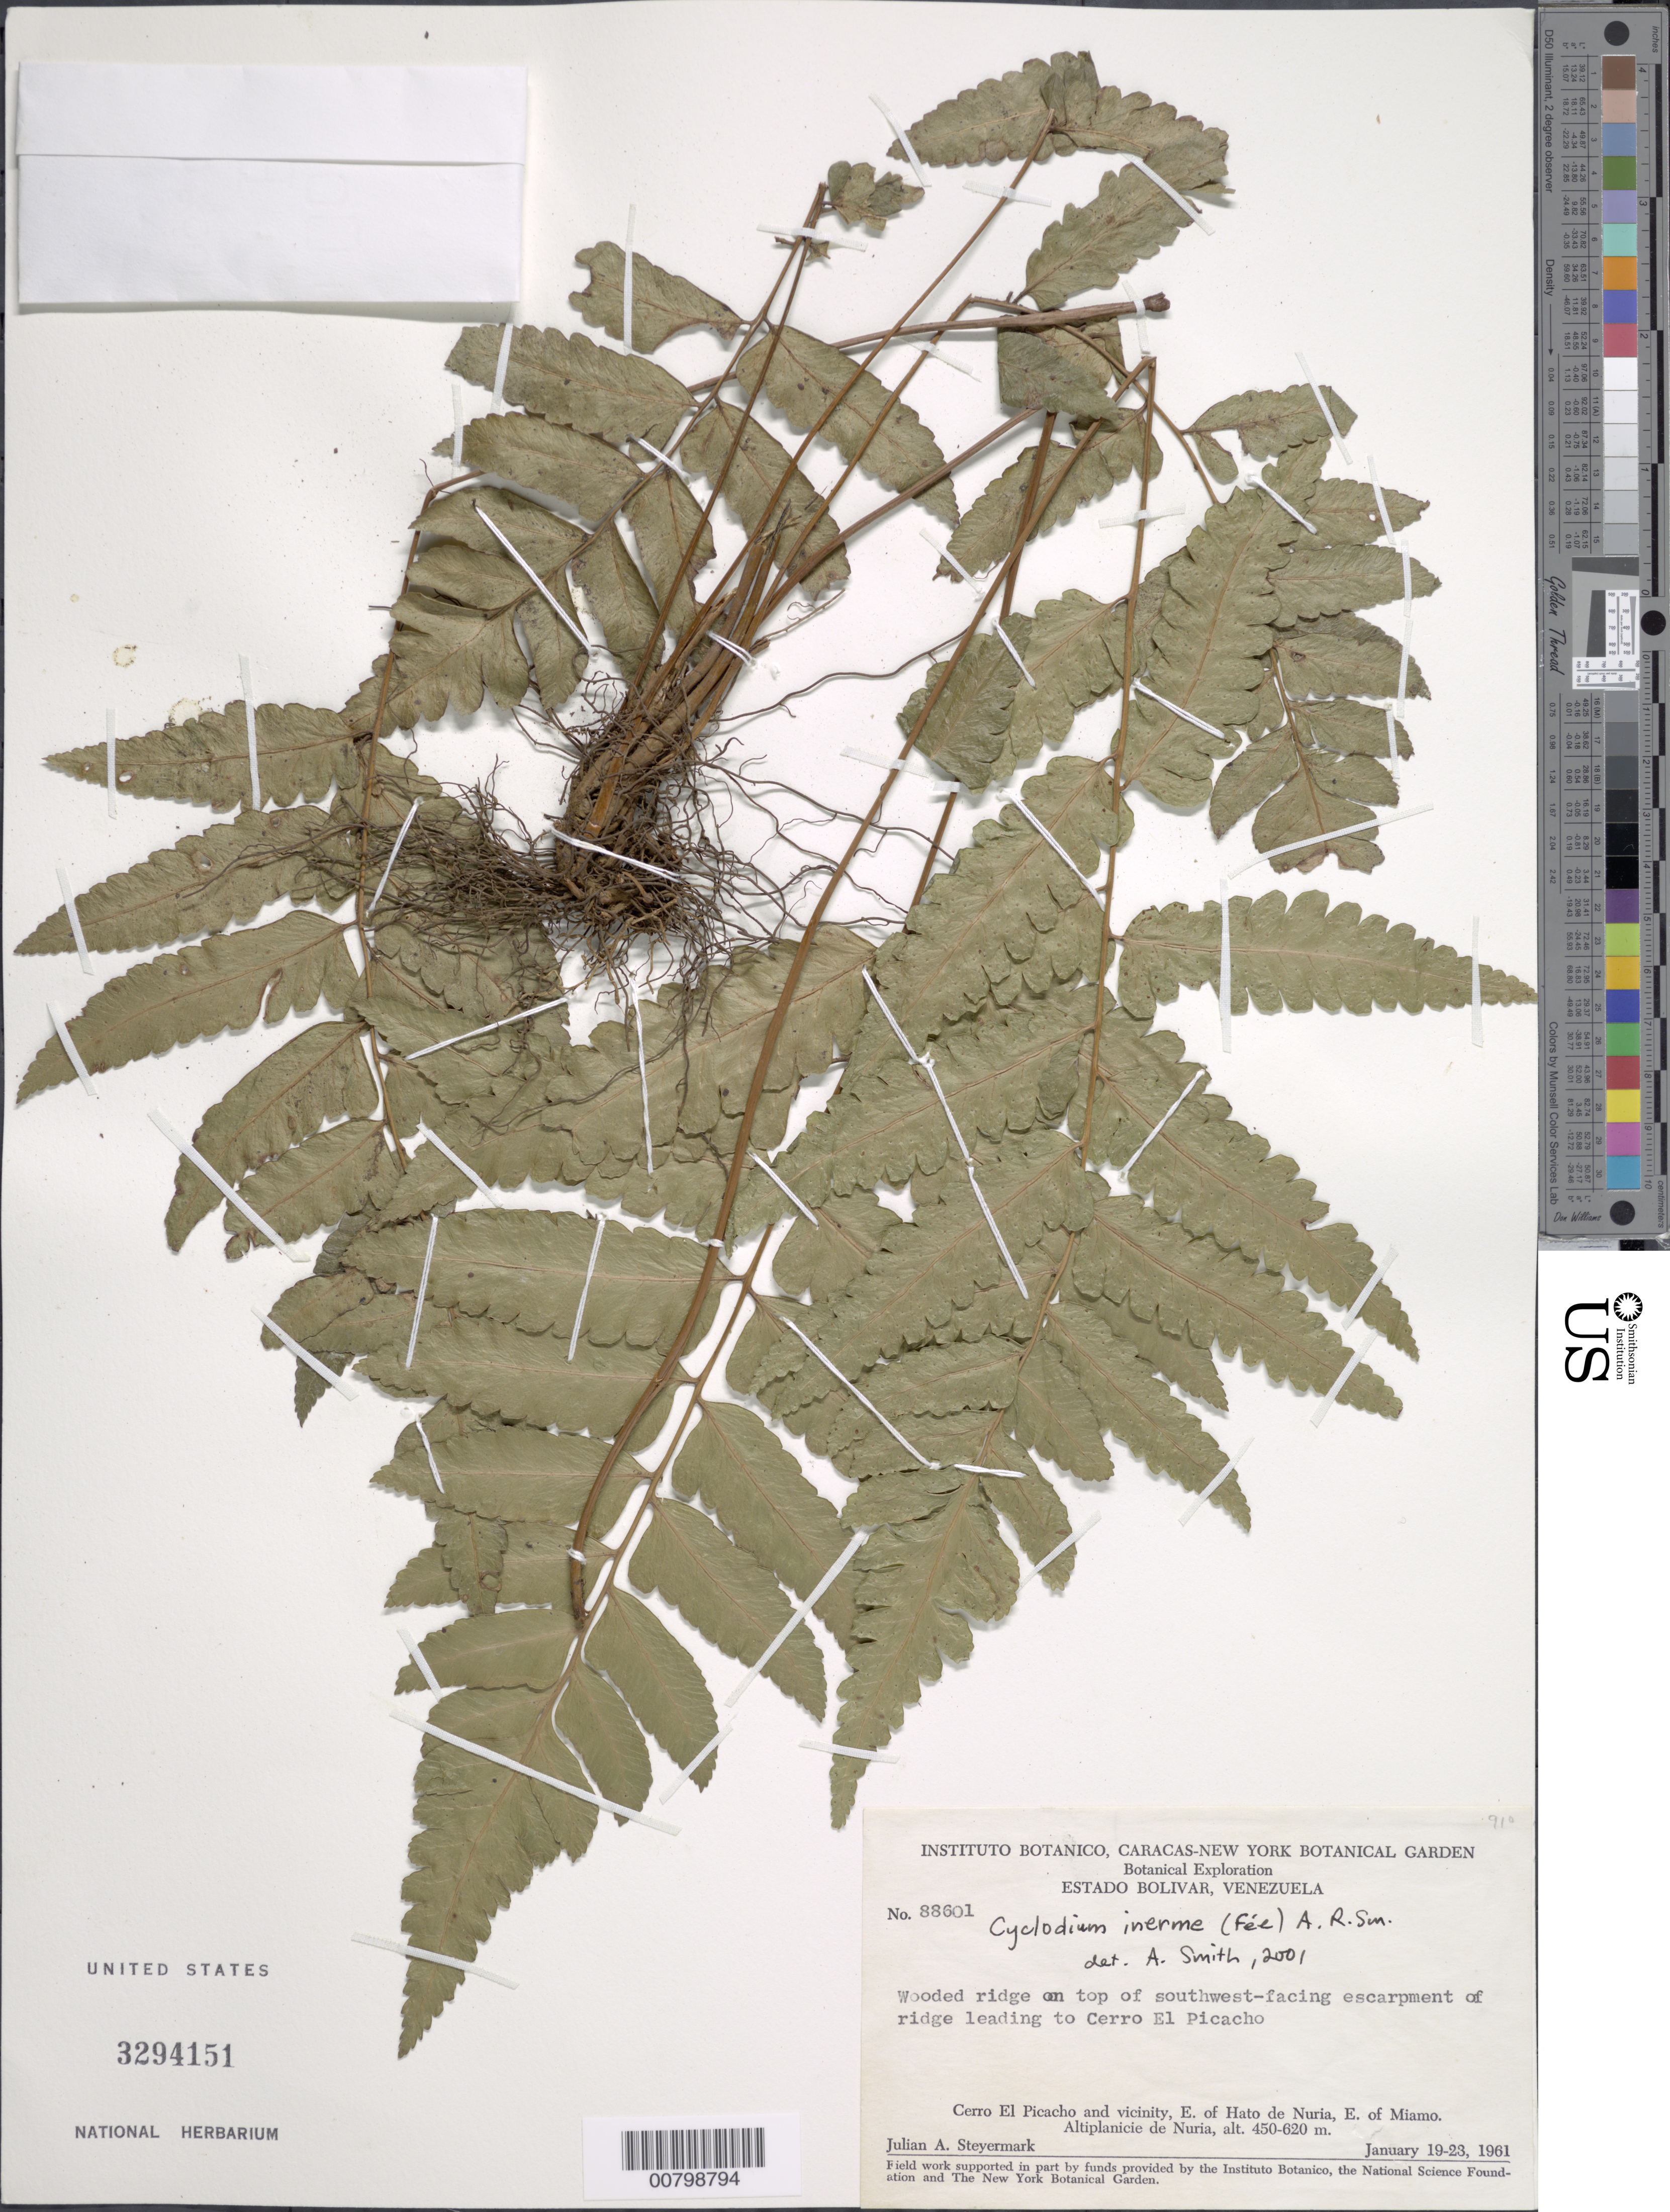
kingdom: Plantae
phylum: Tracheophyta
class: Polypodiopsida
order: Polypodiales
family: Dryopteridaceae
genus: Cyclodium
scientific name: Cyclodium inerme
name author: (Fée) A.R. Sm.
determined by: Smith, Alan R., (UC)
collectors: J. Steyermark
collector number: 88601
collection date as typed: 19-Jan-61 to 23-Jan-61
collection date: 1961-01-19/1961-01-23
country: Venezuela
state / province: Bolívar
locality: Cerro El Picacho and vicinity, E of Hato de Nuria, E of Miamo, Altiplanicie de Nuria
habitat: Wooded ridge on top of SW facing escarpment of ridge leading to cerro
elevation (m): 450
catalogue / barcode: US 3294151